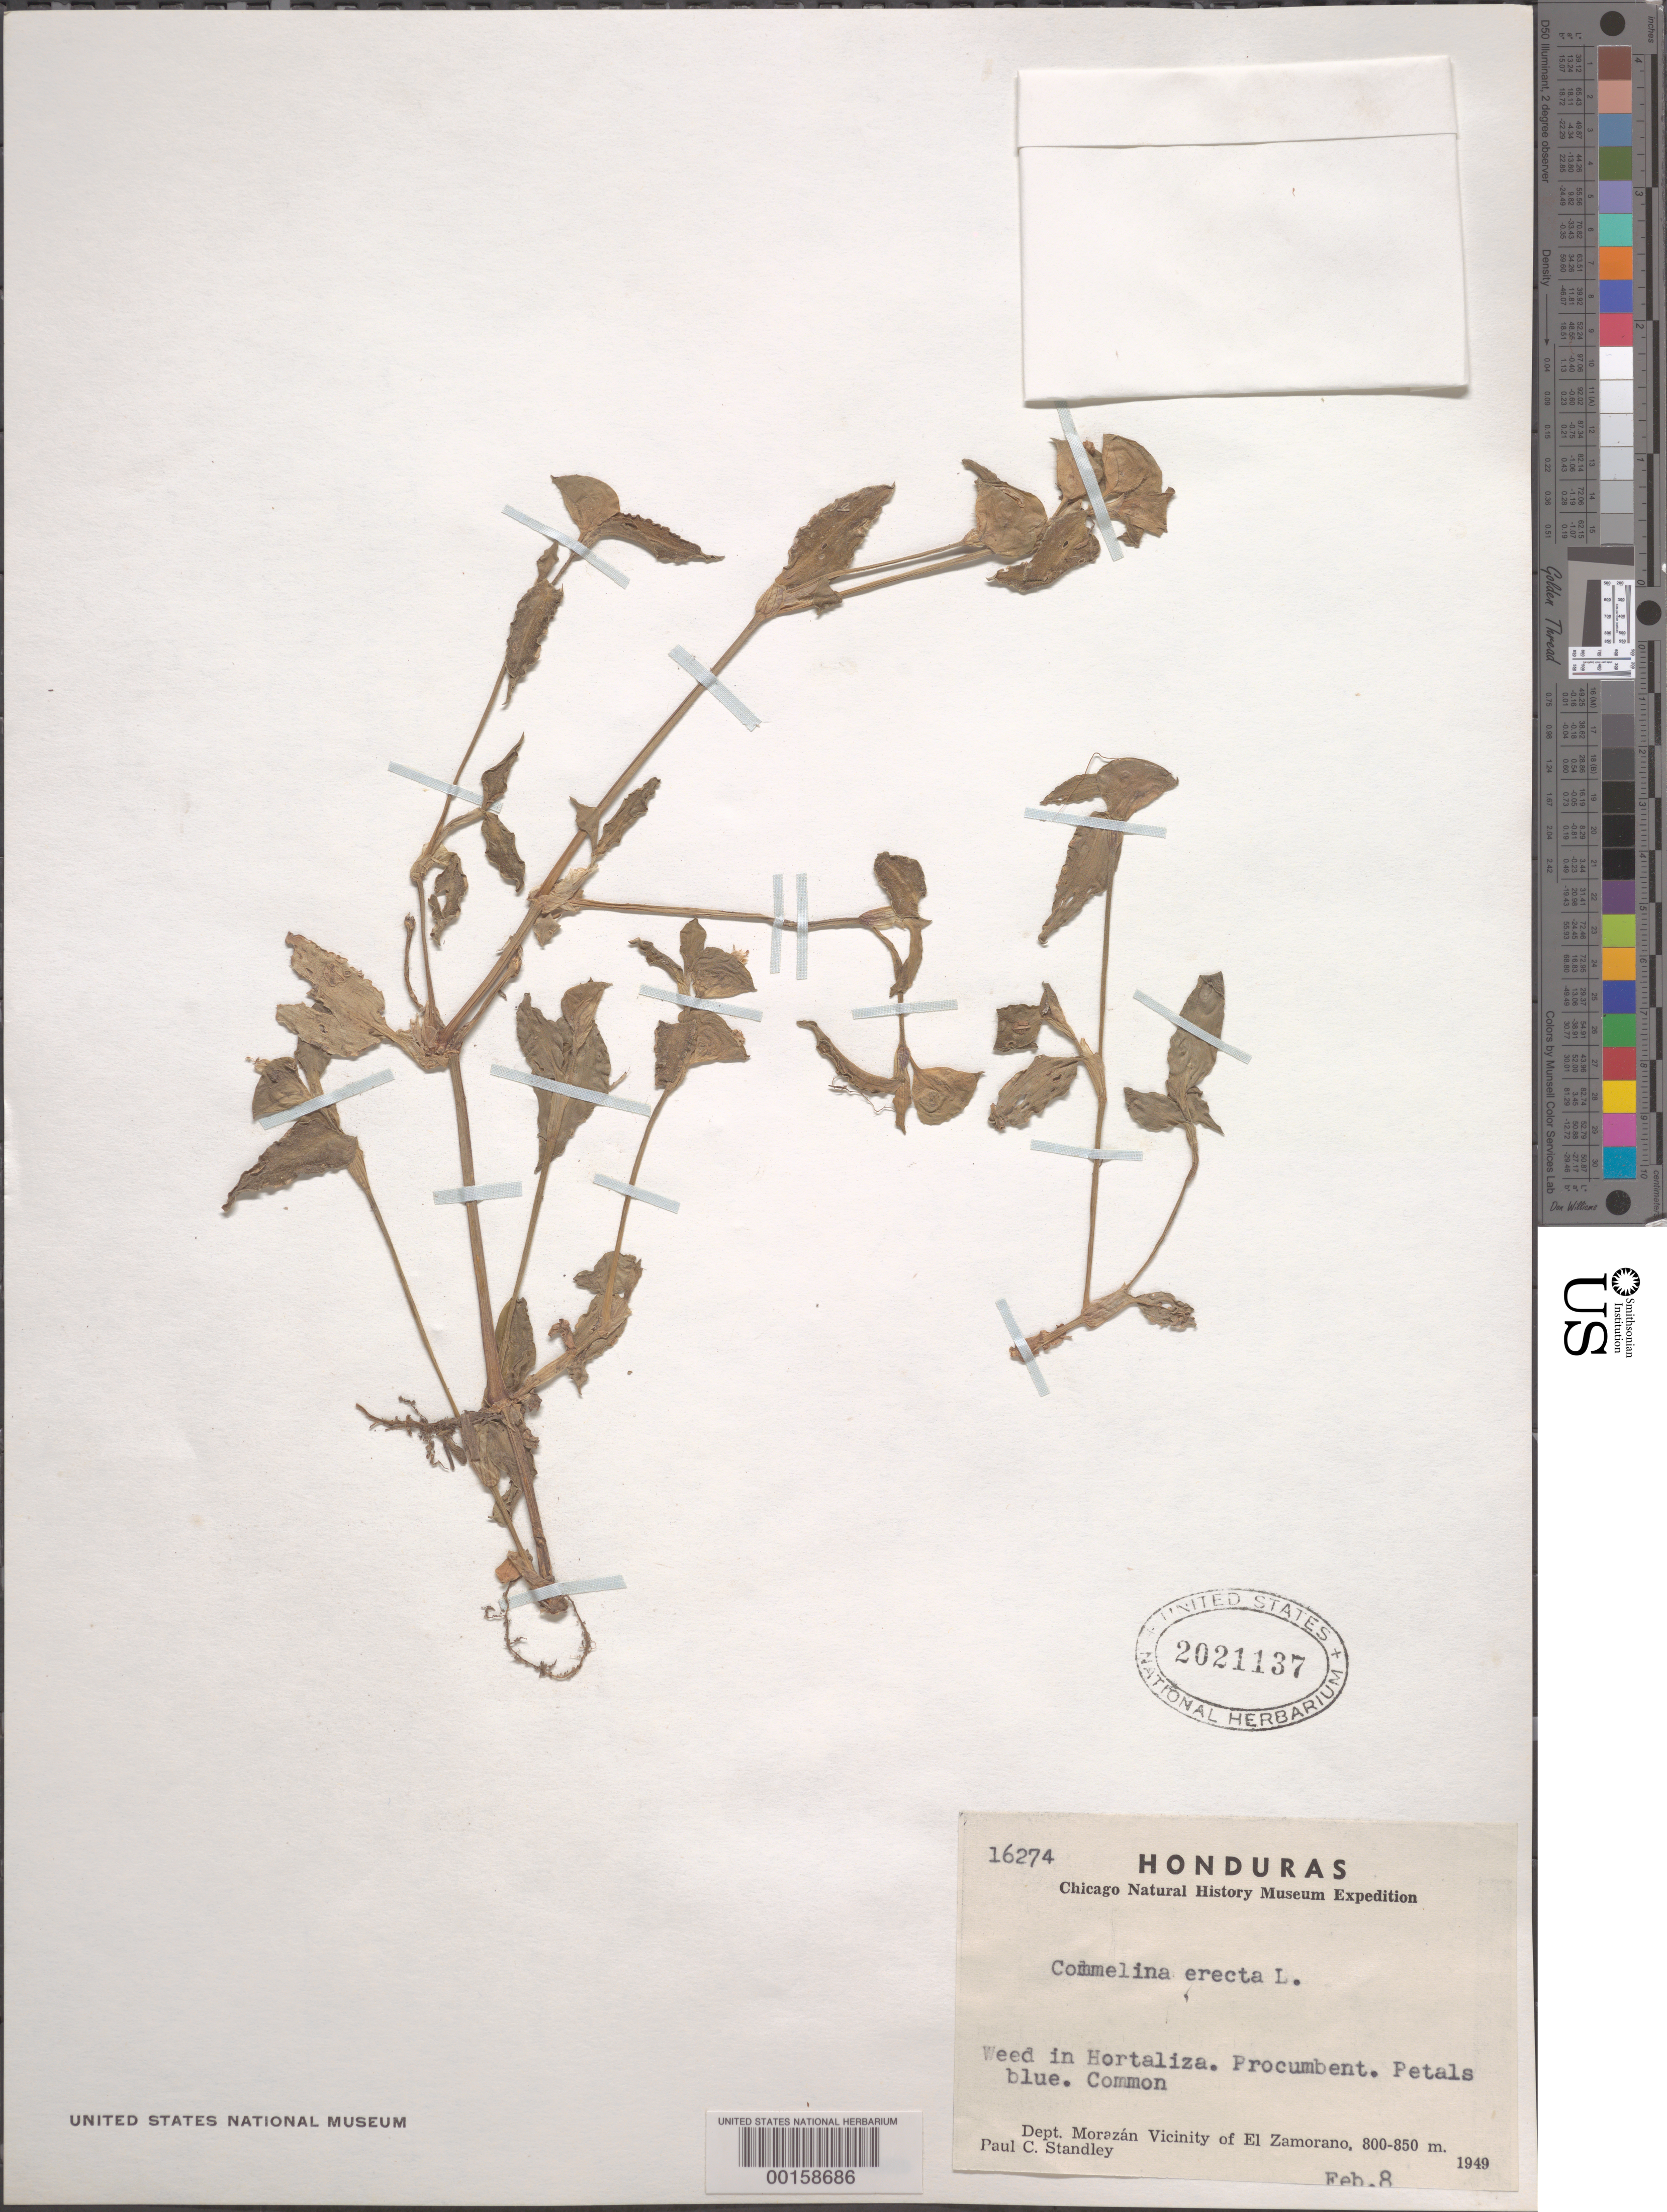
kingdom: Plantae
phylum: Tracheophyta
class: Liliopsida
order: Commelinales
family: Commelinaceae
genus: Commelina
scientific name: Commelina erecta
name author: L.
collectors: P. C. Standley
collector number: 16274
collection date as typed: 08 Feb 1949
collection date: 1949-02-08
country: Honduras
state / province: Fco. Morazán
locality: El Zamorano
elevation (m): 800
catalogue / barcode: US 2021137